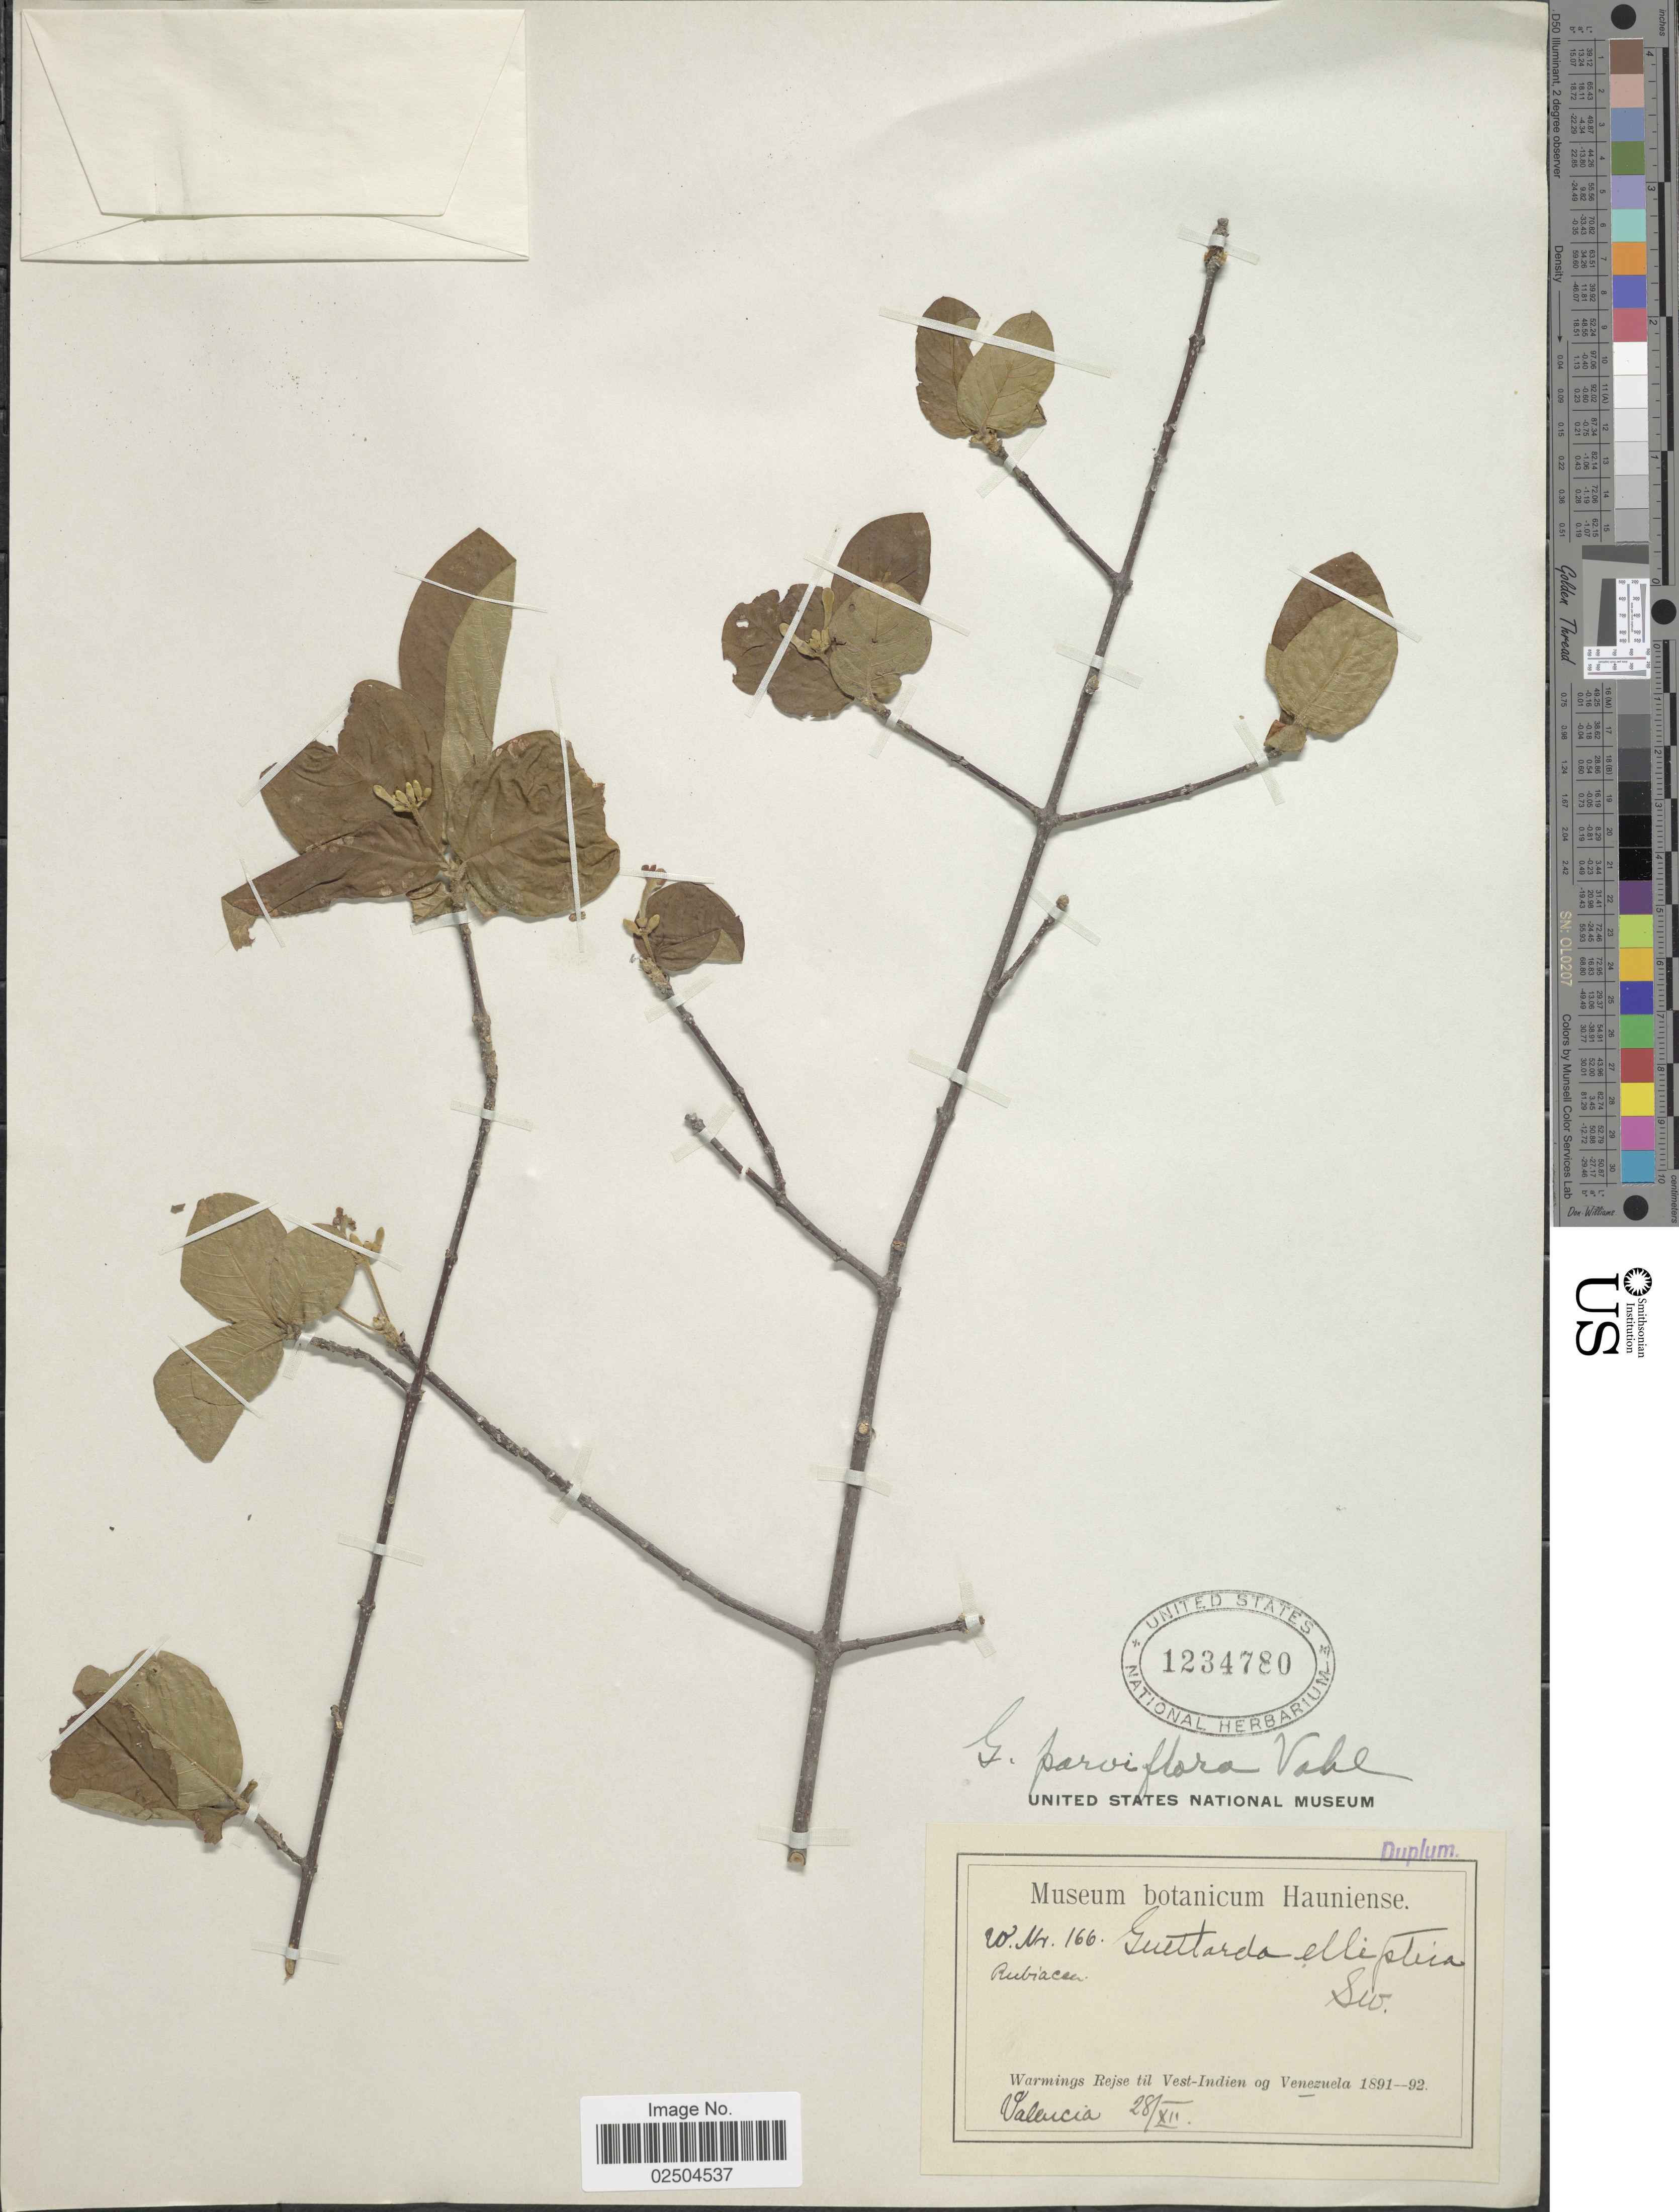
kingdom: Plantae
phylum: Tracheophyta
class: Magnoliopsida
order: Gentianales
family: Rubiaceae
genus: Guettarda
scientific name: Guettarda parviflora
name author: Vahl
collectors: -. Warmings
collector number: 116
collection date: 1891-12-28/1892-12-28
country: Venezuela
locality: Valencia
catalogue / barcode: US 1234780